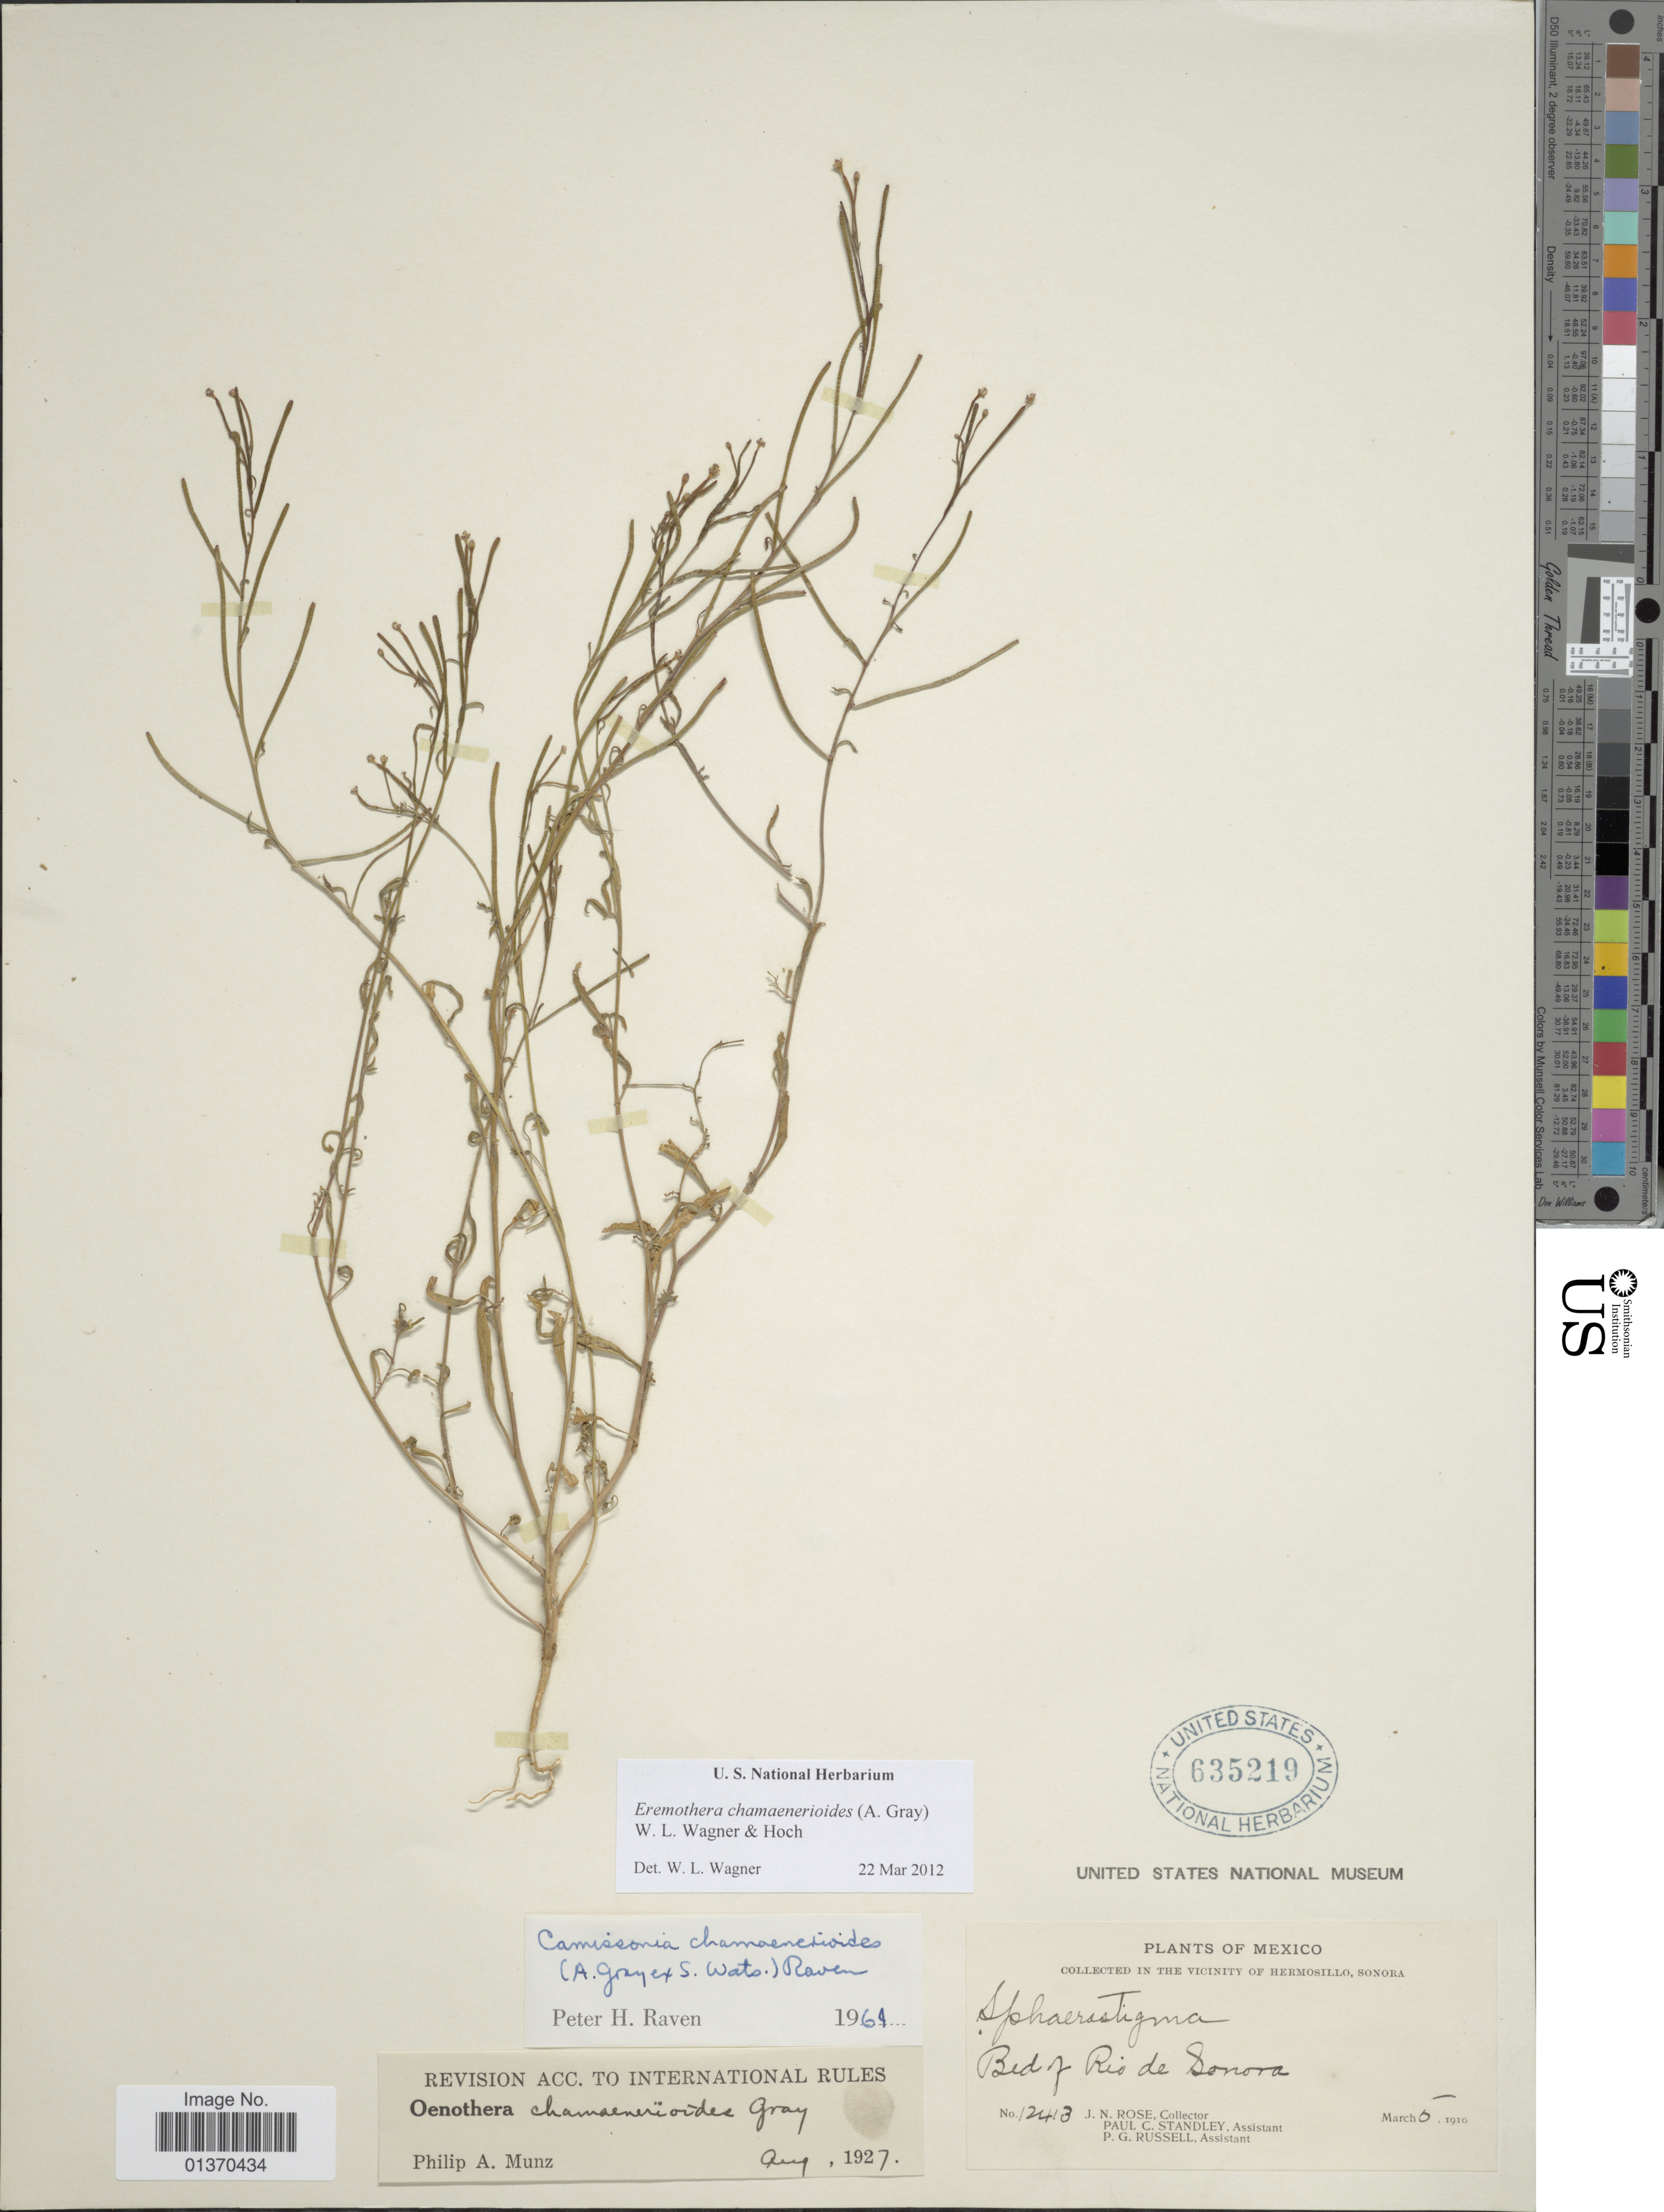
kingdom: Plantae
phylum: Tracheophyta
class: Magnoliopsida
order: Myrtales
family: Onagraceae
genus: Eremothera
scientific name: Eremothera chamaenerioides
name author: (A. Gray) W.L. Wagner & Hoch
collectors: J. N. Rose, P. C. Standley & P. G. Russell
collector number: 12413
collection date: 1910-03-05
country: Mexico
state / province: Sonora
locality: In the vicinity of Hermosillo, Bed of Rio de Sonora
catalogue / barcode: US 635219